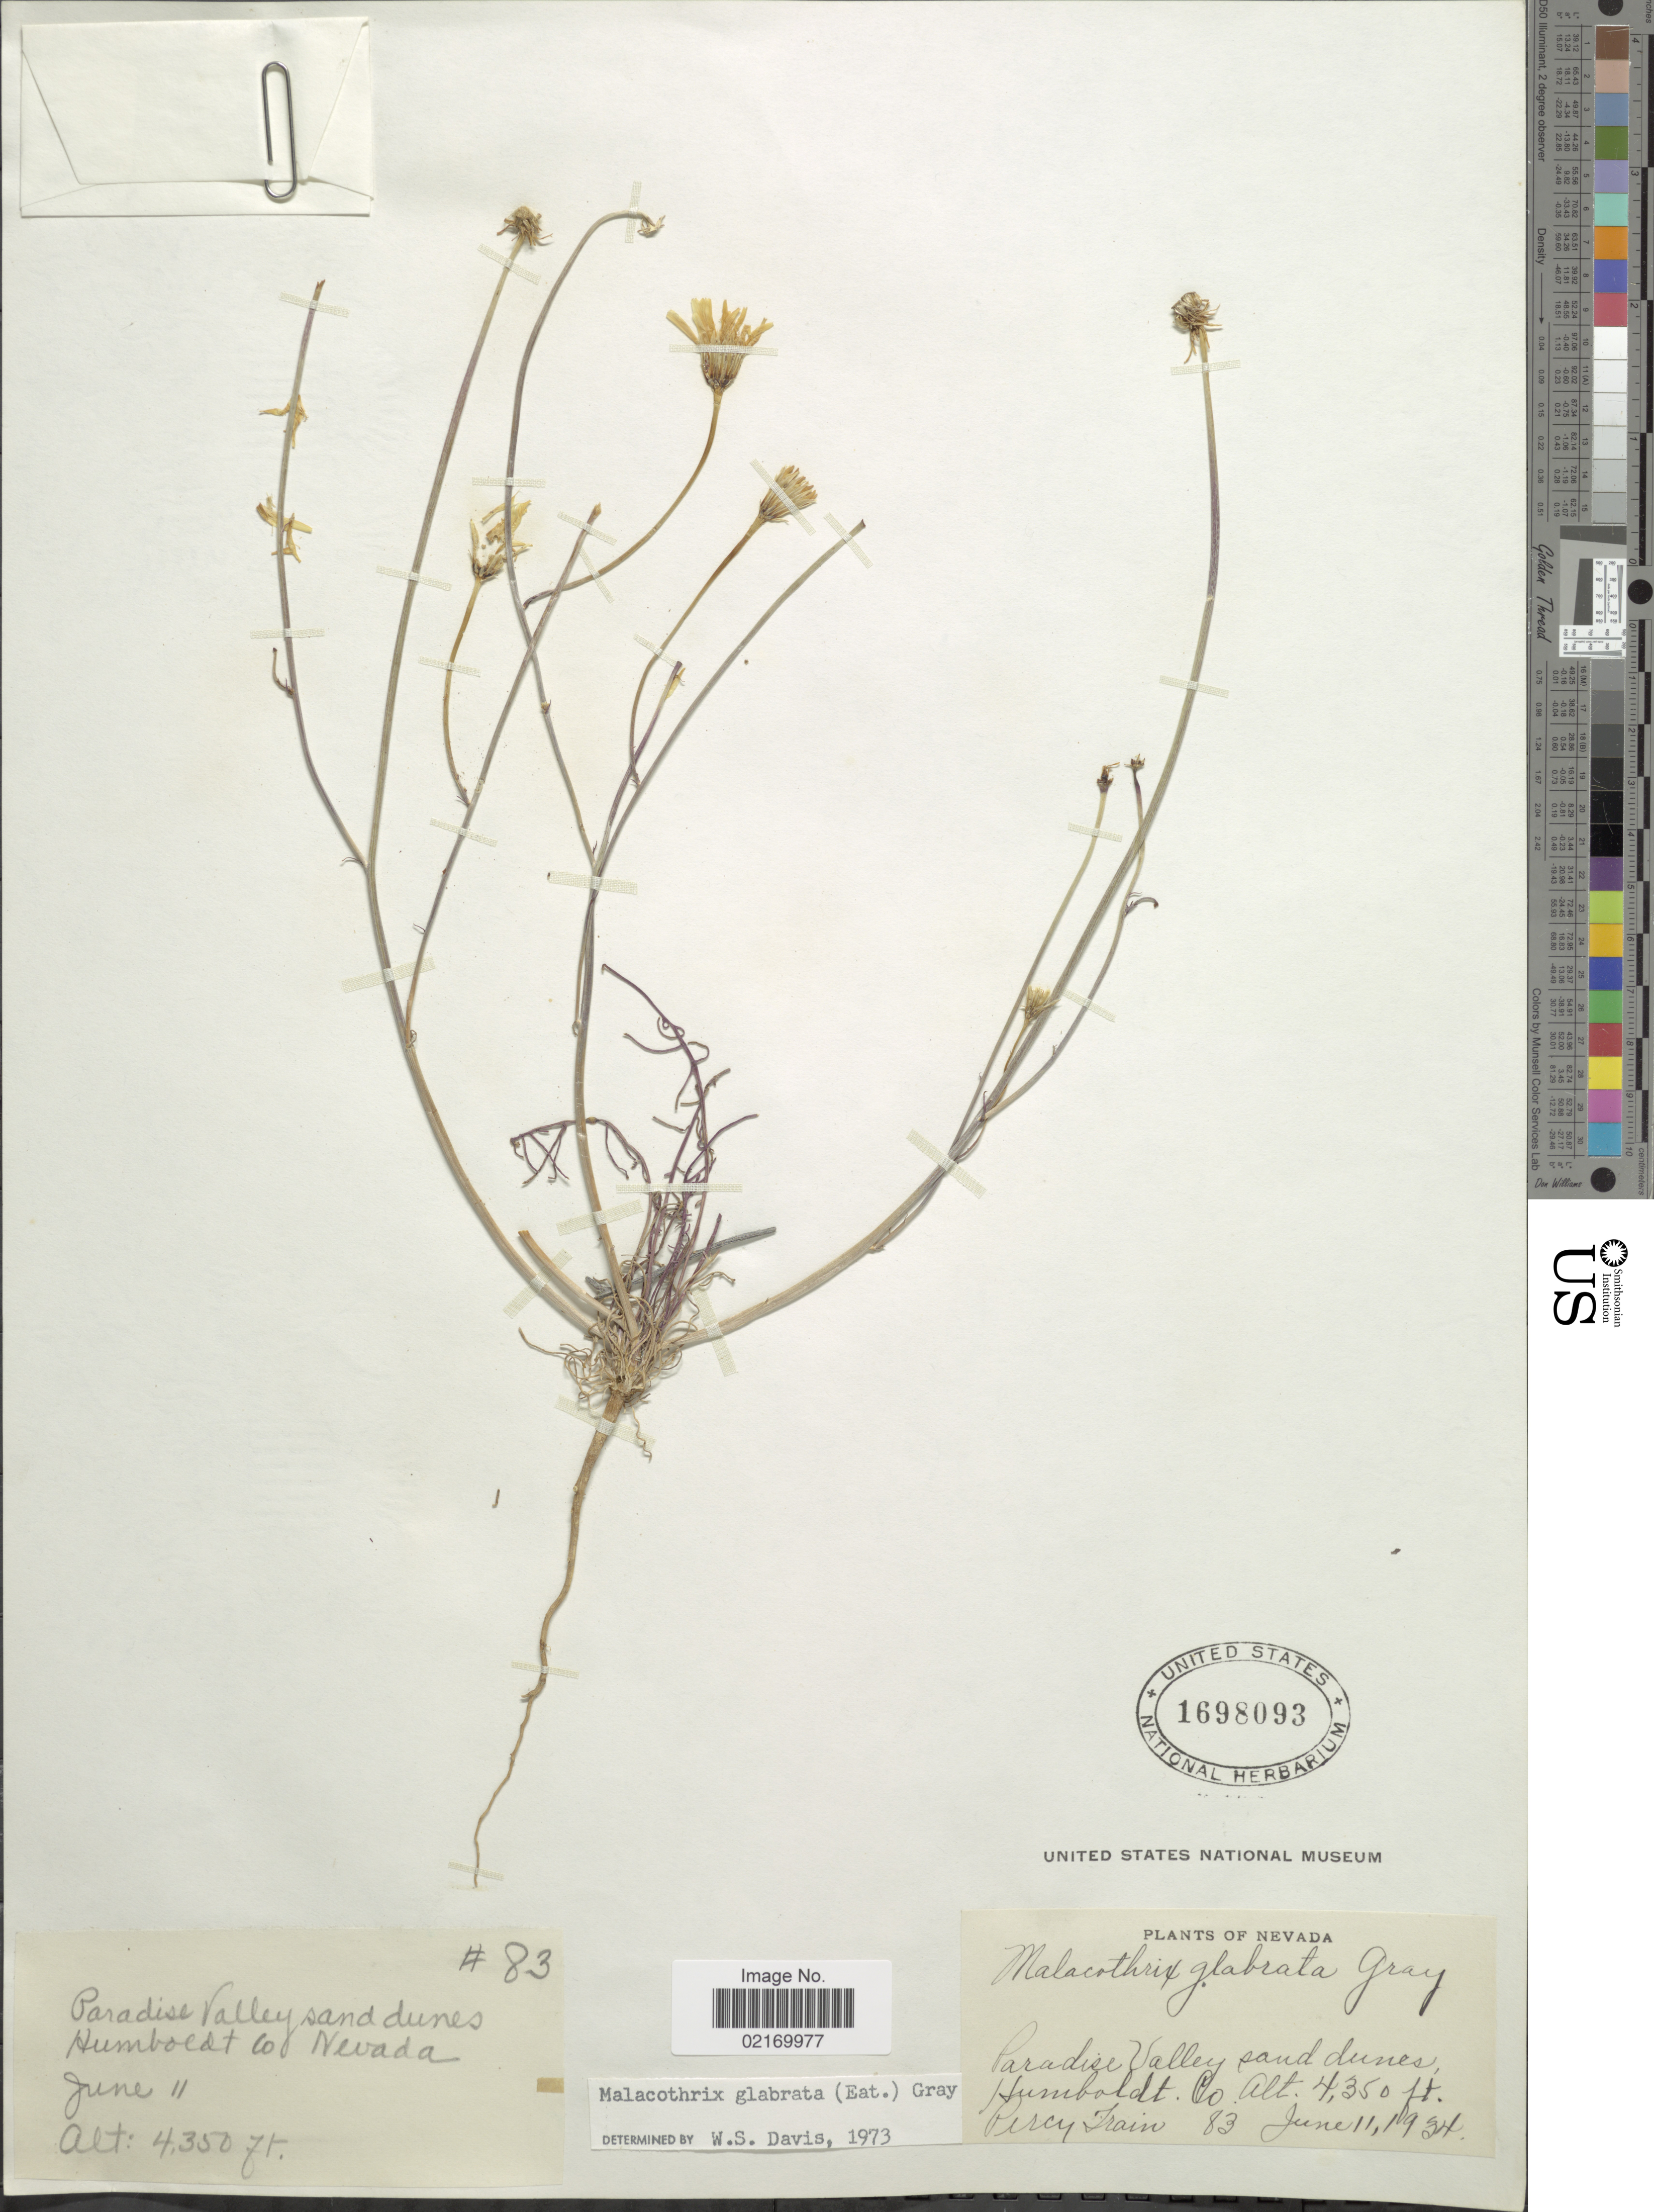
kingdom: Plantae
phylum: Tracheophyta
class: Magnoliopsida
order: Asterales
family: Asteraceae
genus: Malacothrix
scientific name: Malacothrix glabrata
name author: (A. Gray ex D.C. Eaton) A. Gray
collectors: P. Train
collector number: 83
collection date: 1934-06-11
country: United States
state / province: Nevada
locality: Paradise Valley sand dunes, Humboldt Co.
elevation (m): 1326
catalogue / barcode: US 1698093